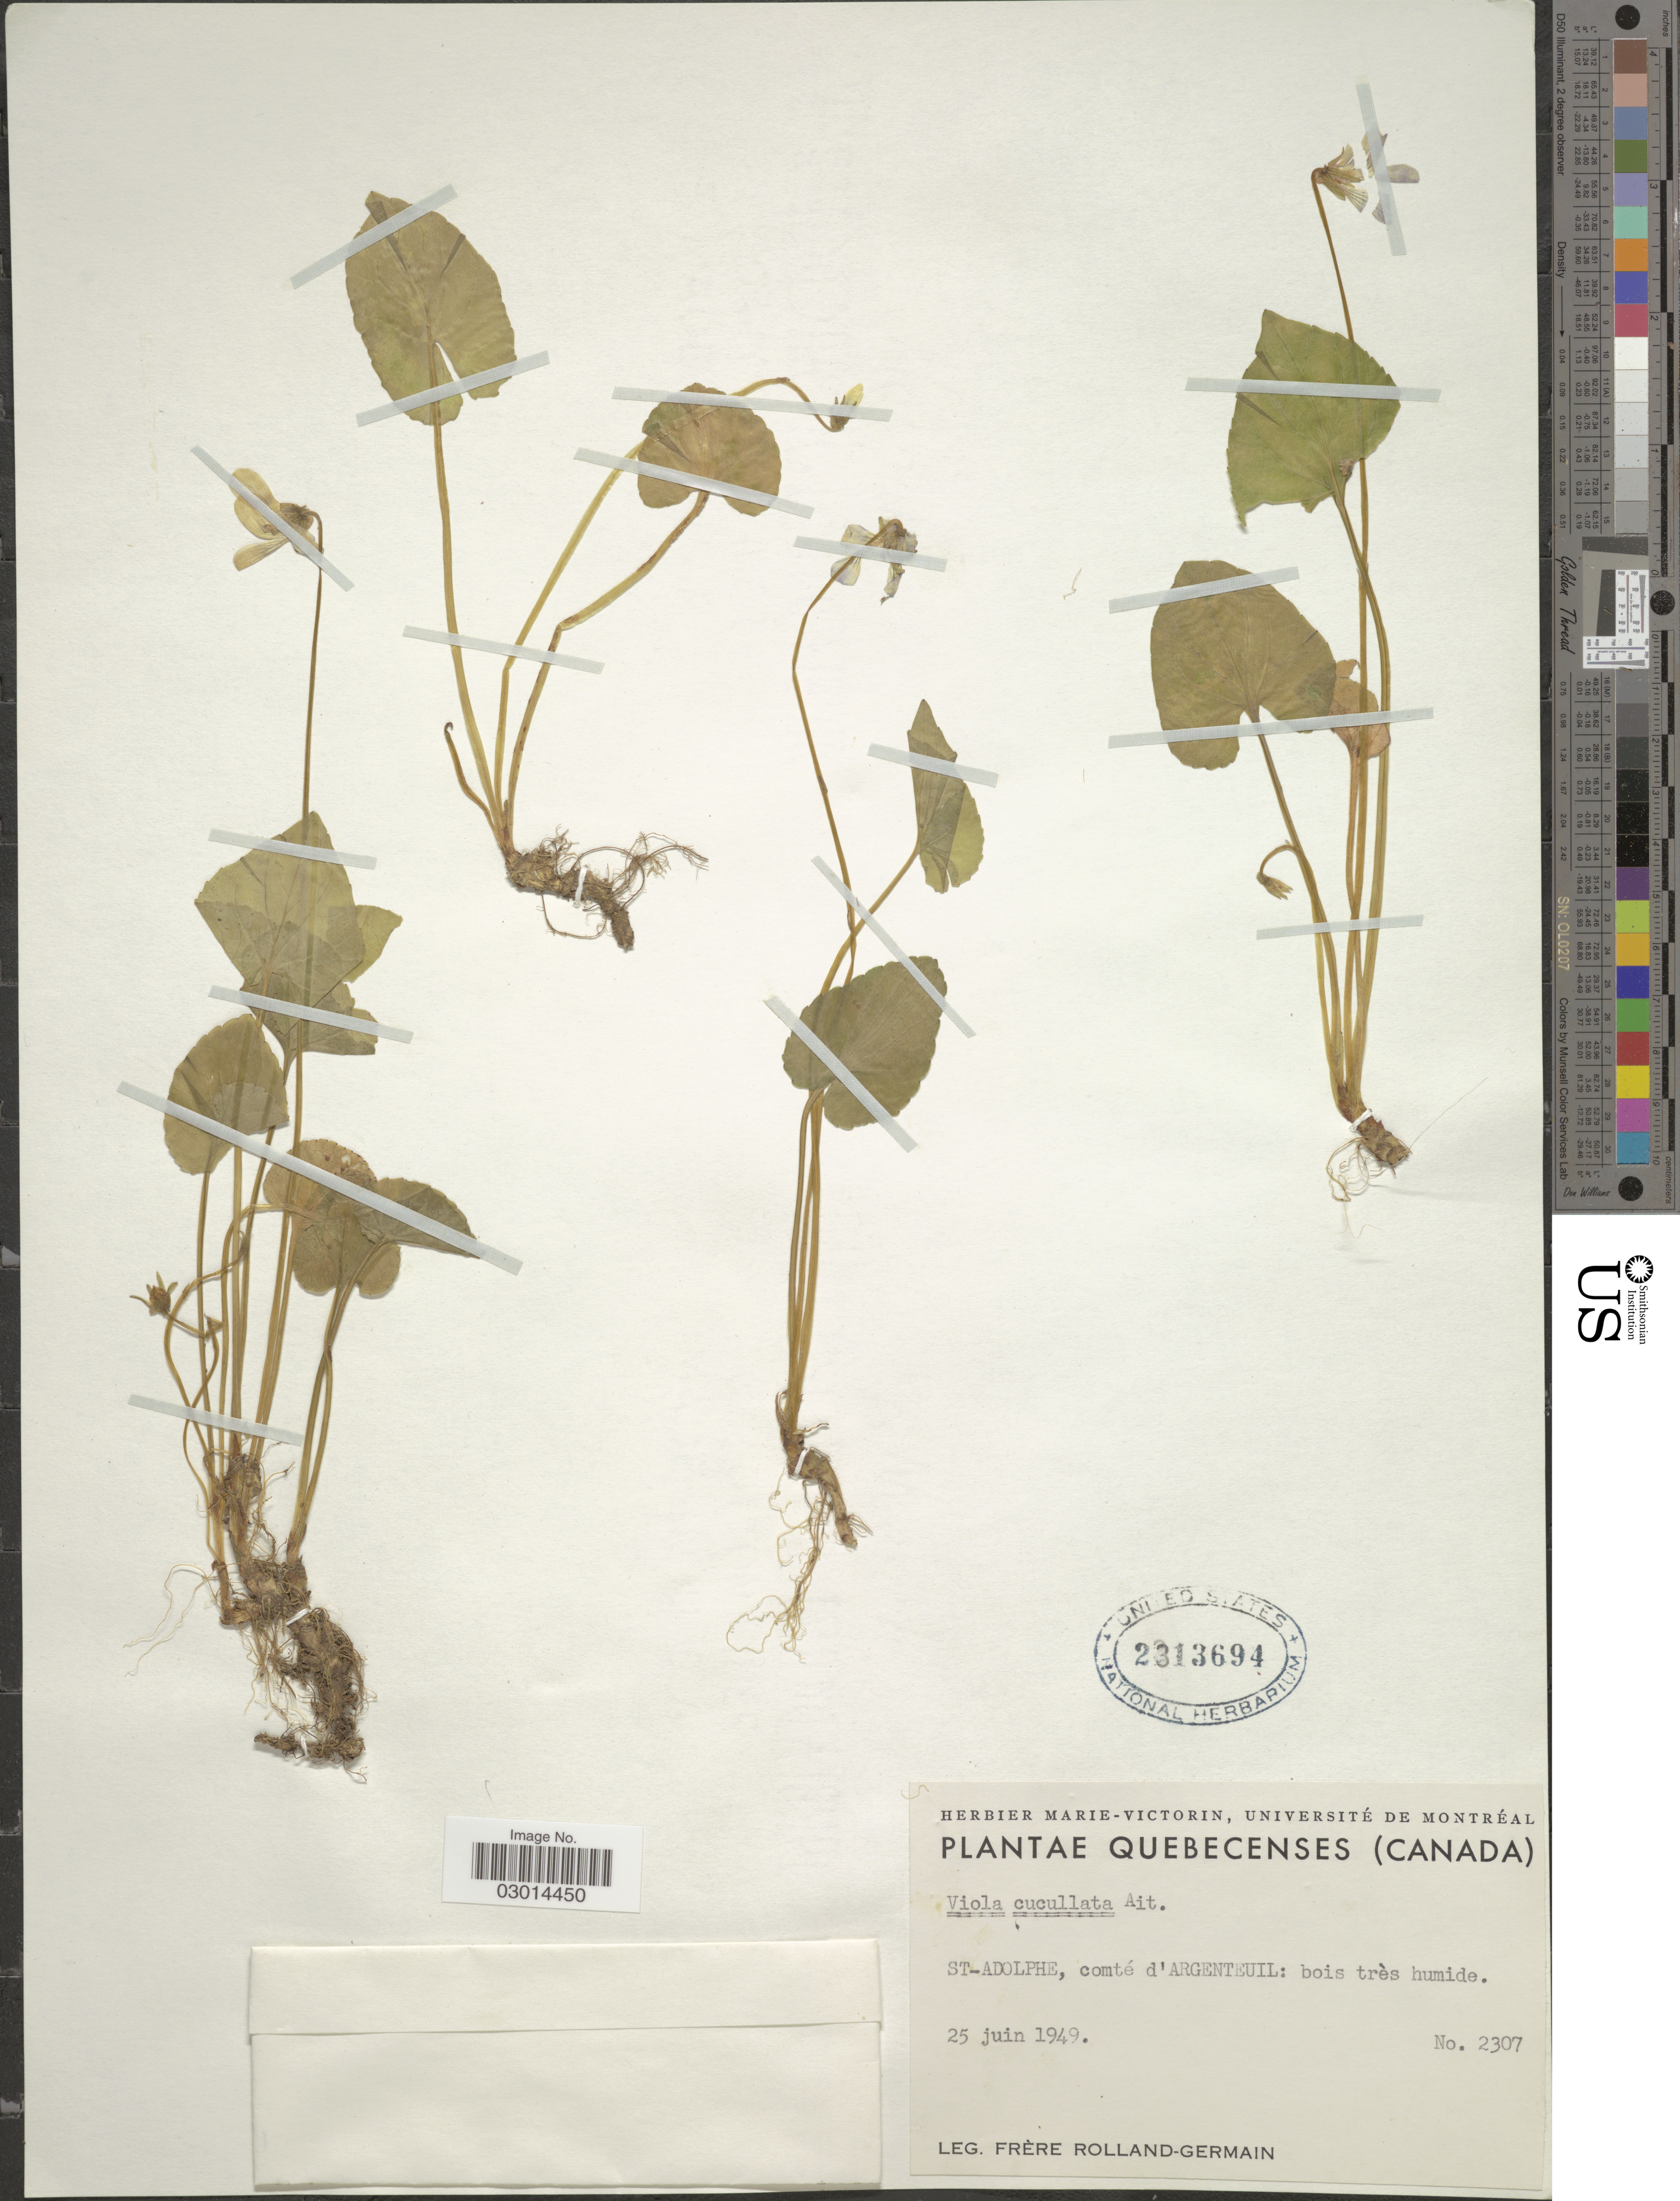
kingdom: Plantae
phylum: Tracheophyta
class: Magnoliopsida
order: Malpighiales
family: Violaceae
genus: Viola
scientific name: Viola cucullata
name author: Aiton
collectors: Rolland-Germain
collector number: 2307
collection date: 1949-06-25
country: Canada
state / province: Quebec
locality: St-Adolphe, comté d'Argenteuil.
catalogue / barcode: US 2313694